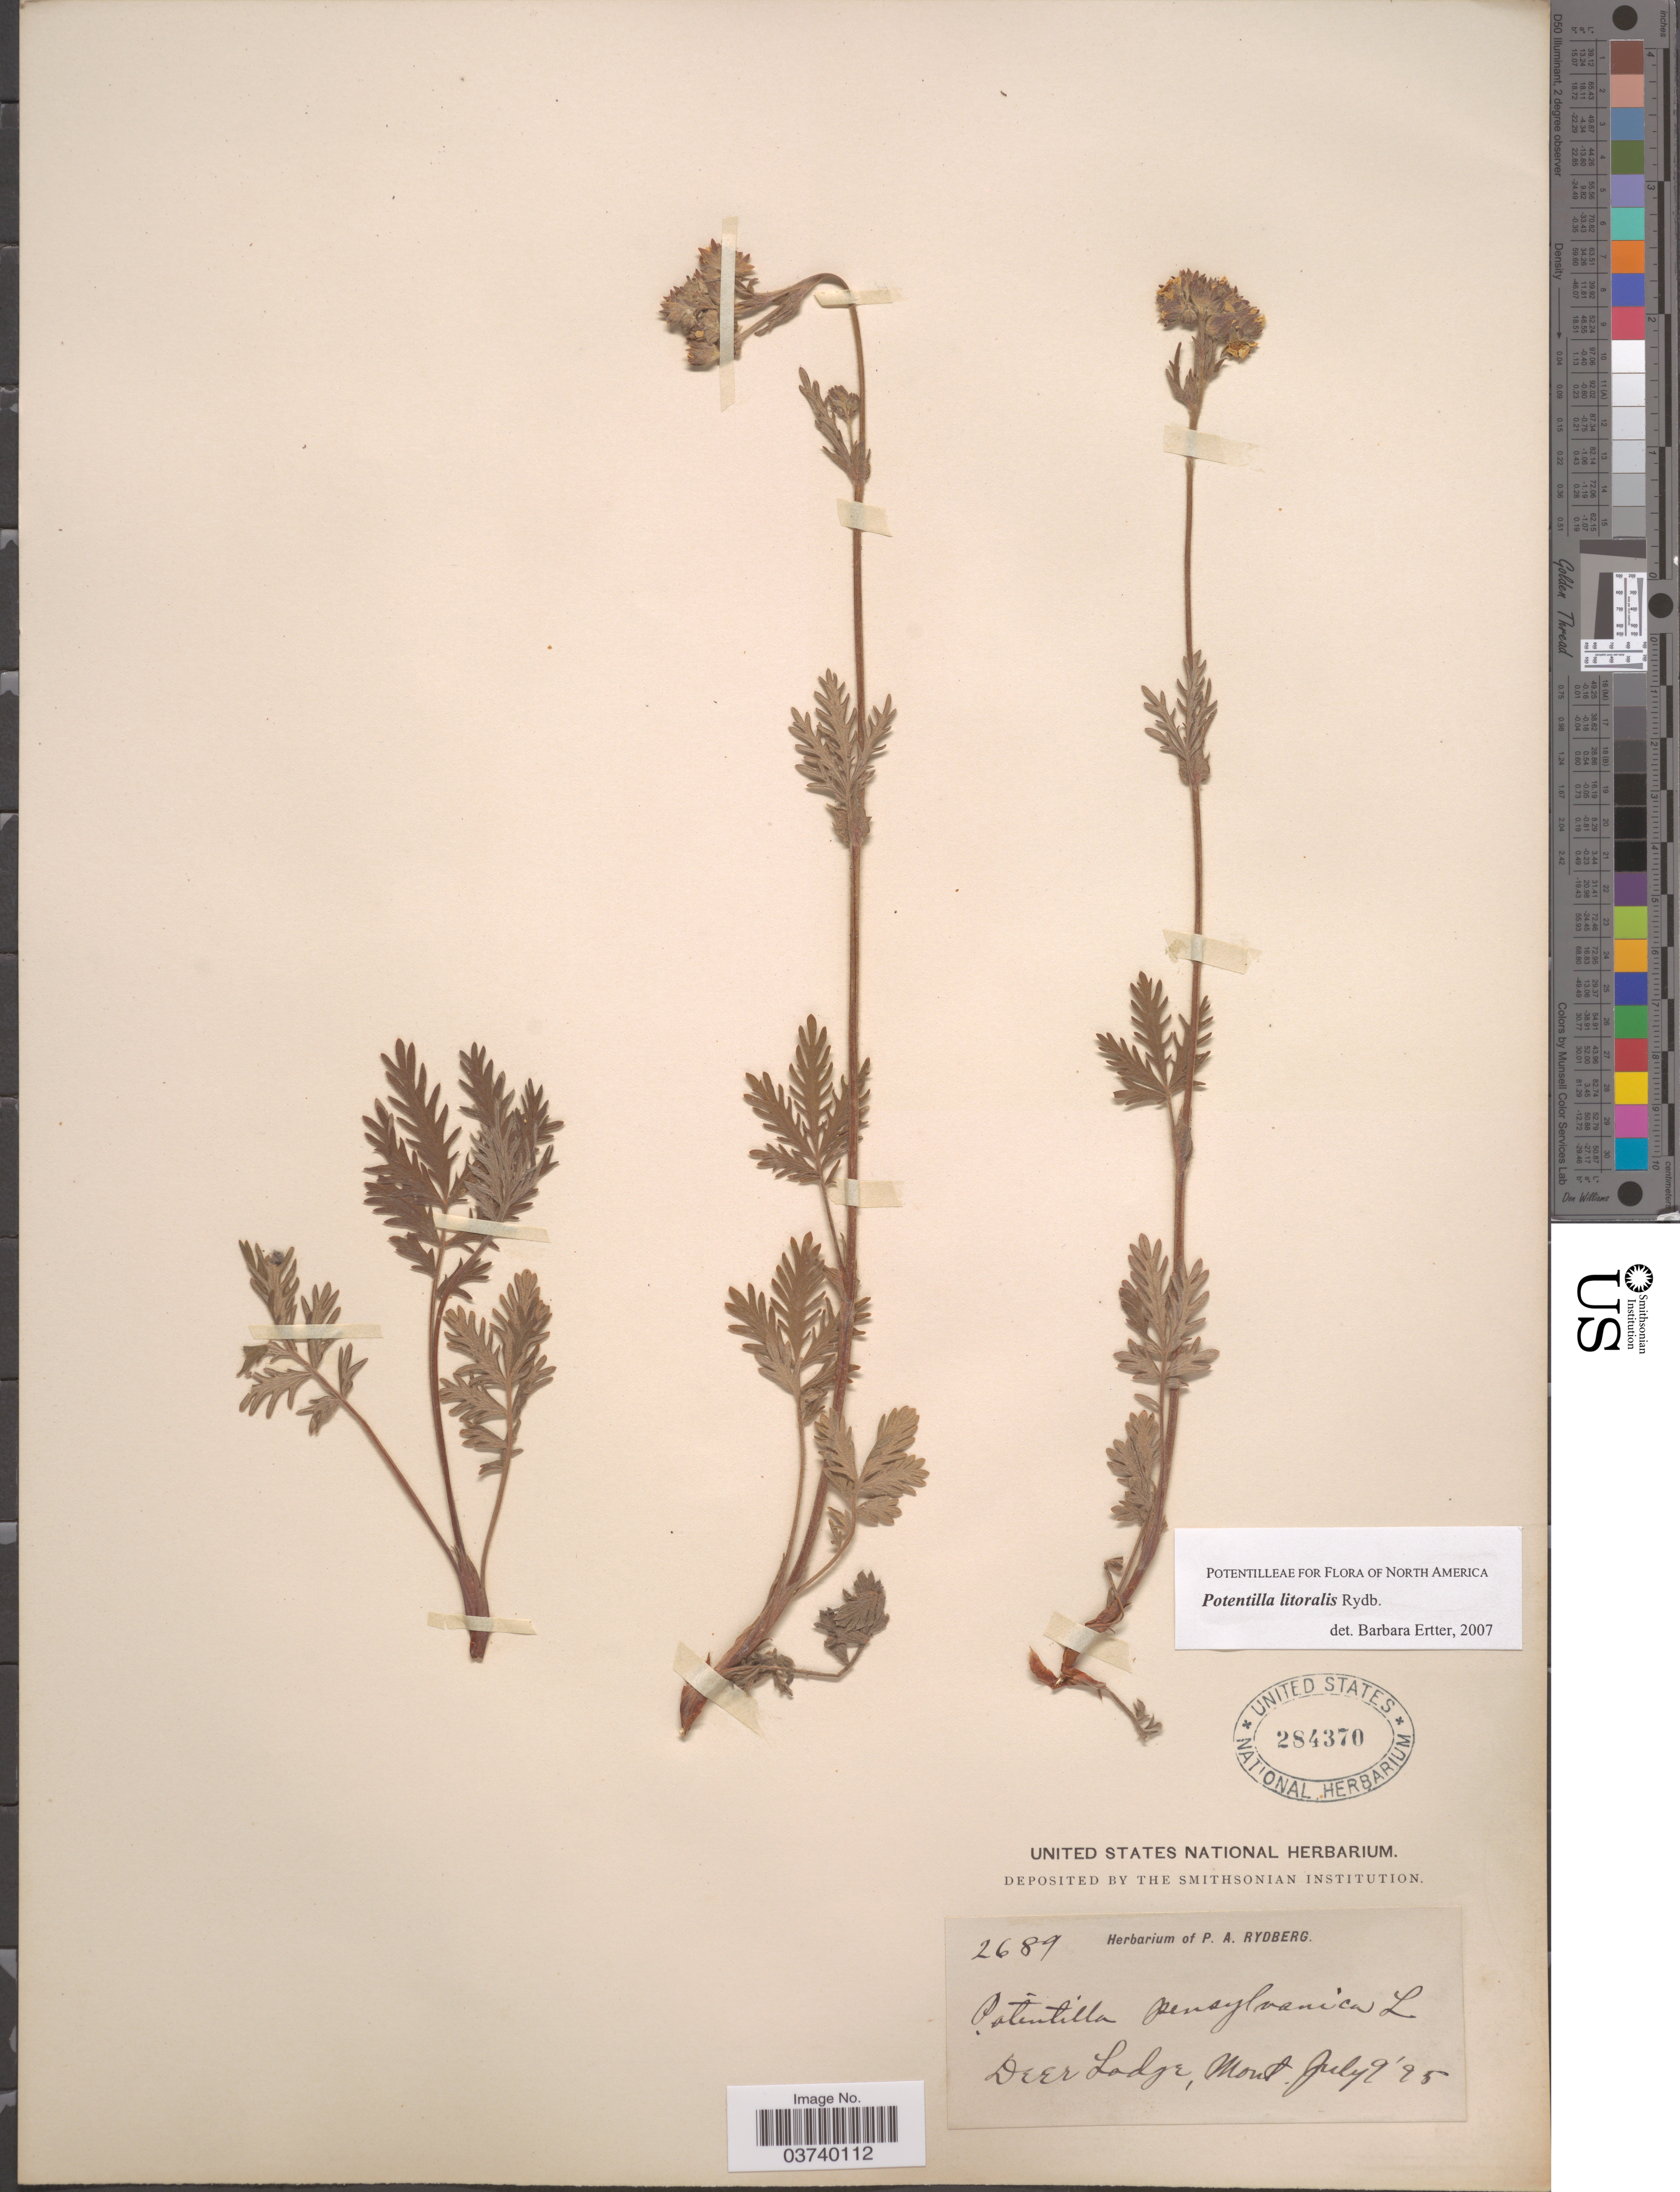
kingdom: Plantae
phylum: Tracheophyta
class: Magnoliopsida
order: Rosales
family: Rosaceae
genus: Potentilla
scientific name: Potentilla litoralis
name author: Rydb.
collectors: ex herb. P. A. Rydberg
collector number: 2689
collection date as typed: Transcribed d/m/y: 9/7/95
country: United States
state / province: Montana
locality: Deer Lodge.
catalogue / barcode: US 284370